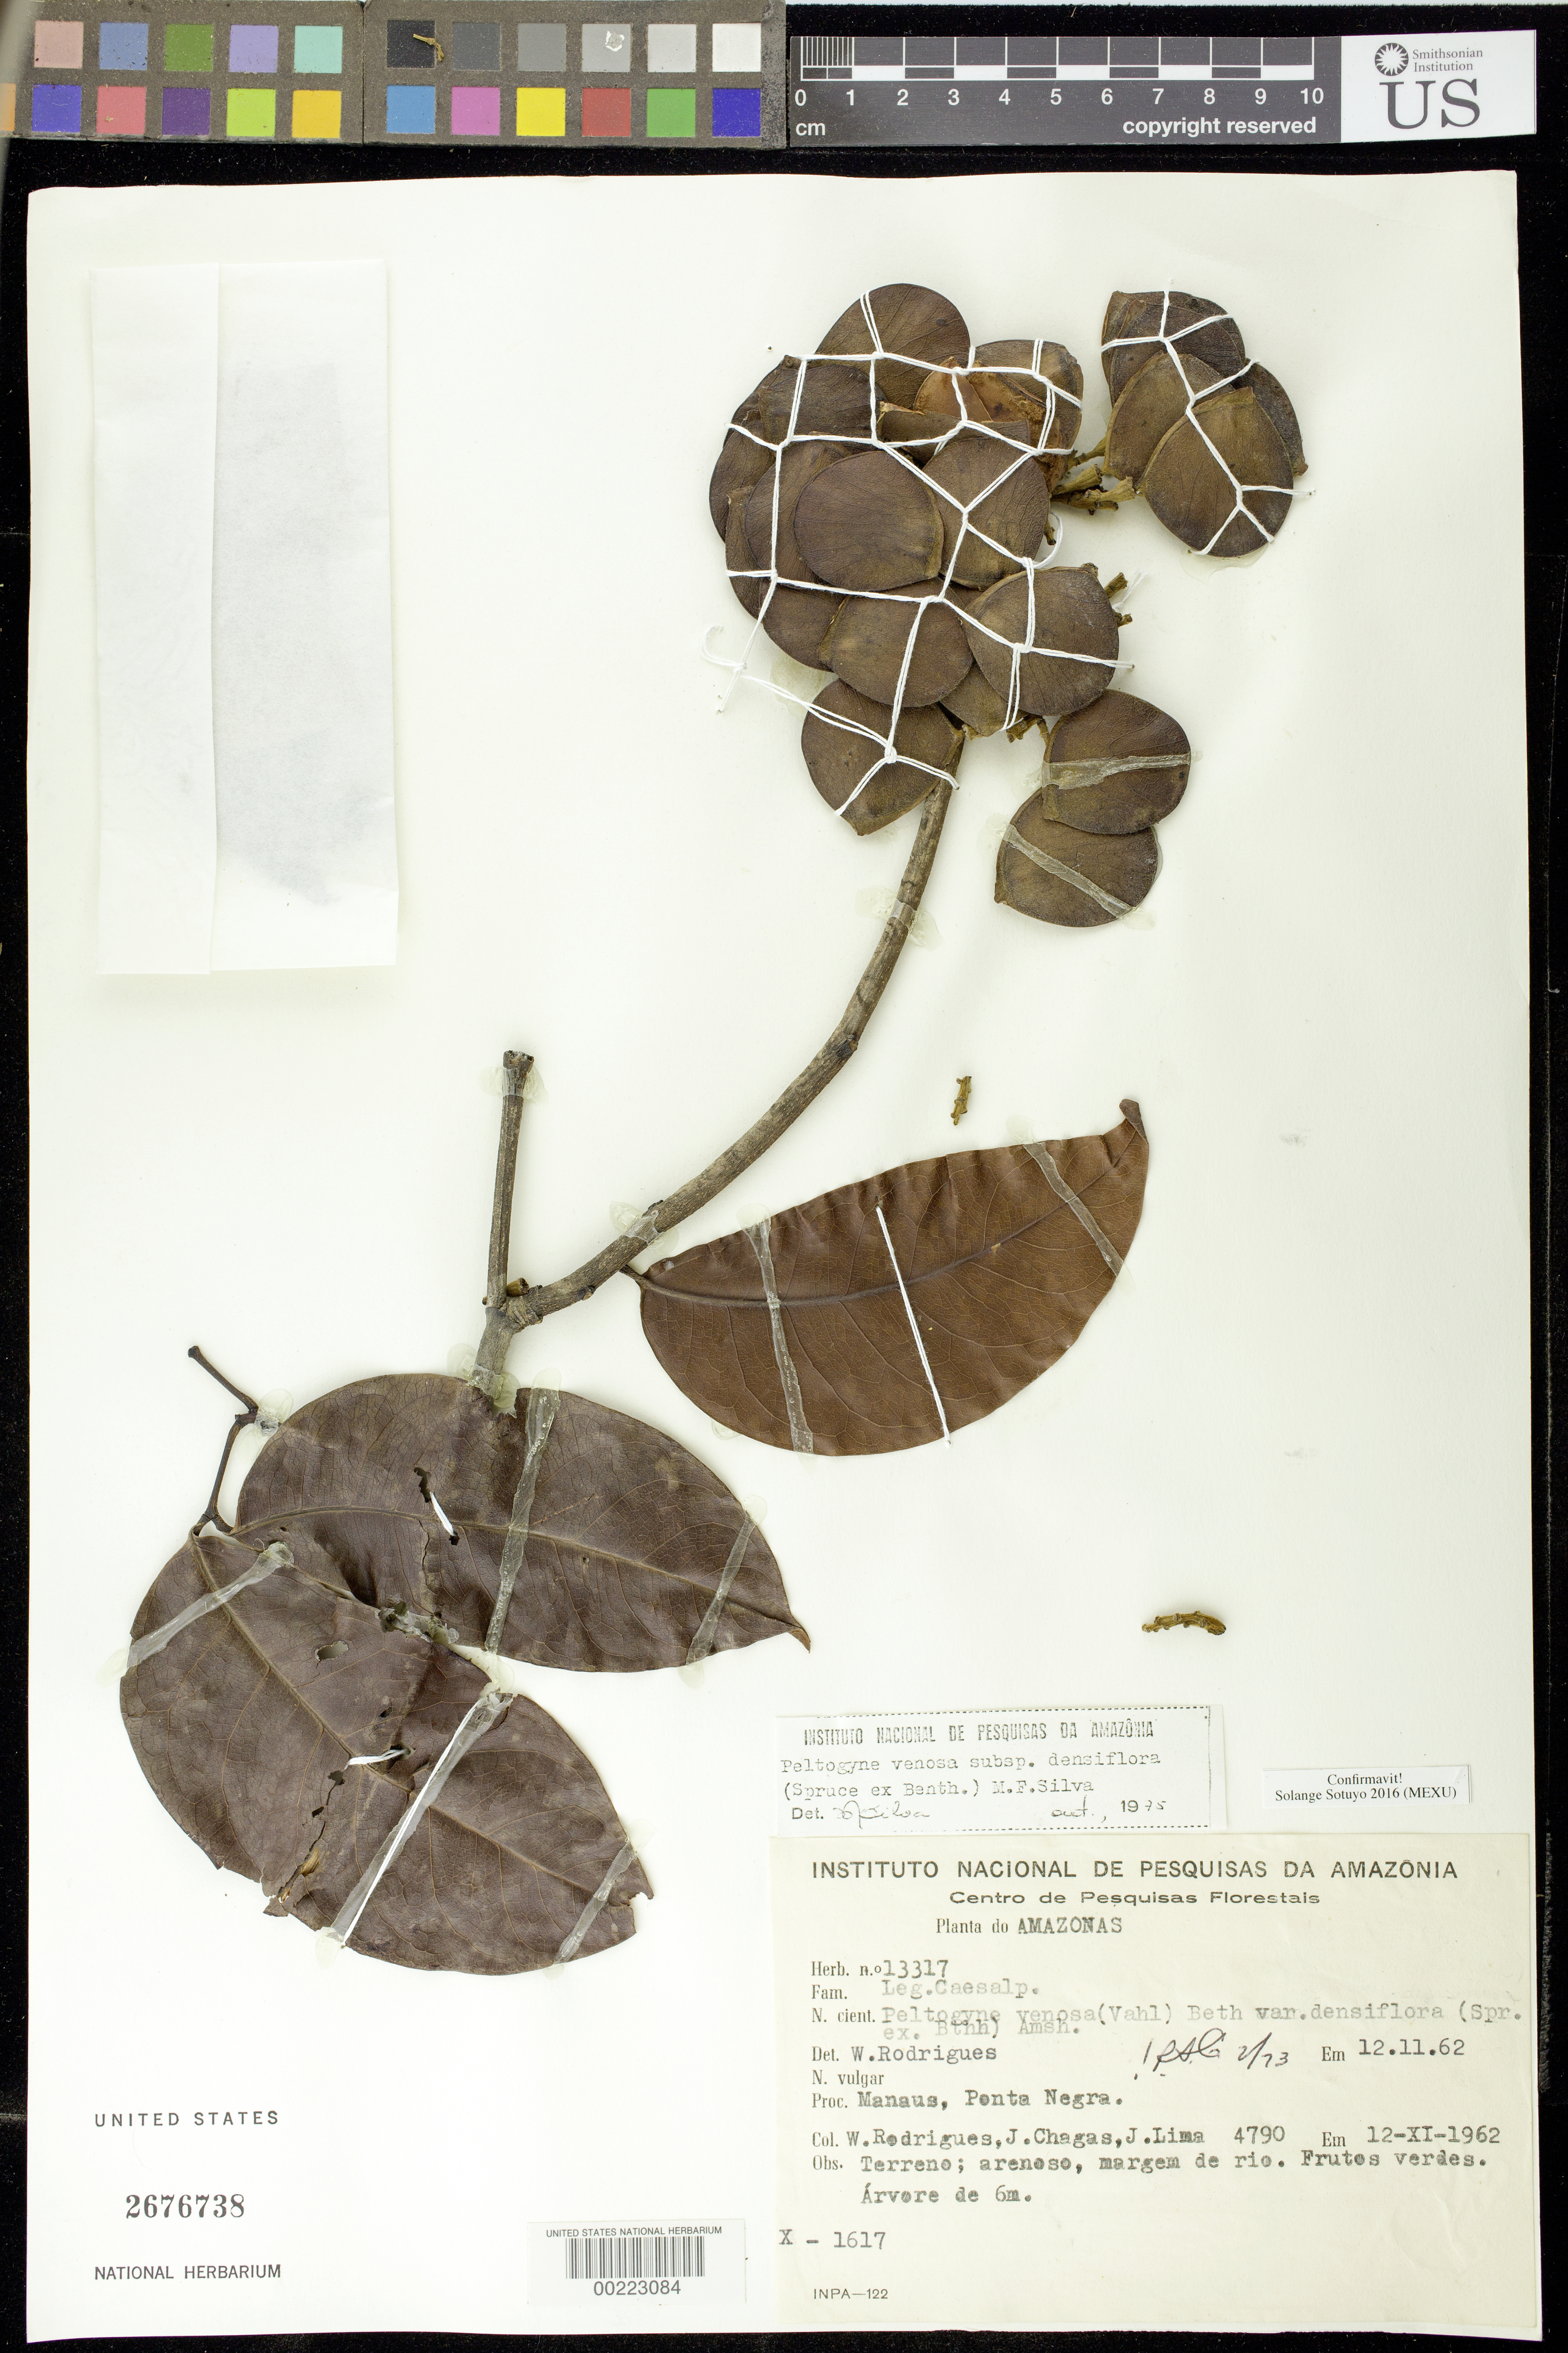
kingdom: Plantae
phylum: Tracheophyta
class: Magnoliopsida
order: Fabales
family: Fabaceae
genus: Peltogyne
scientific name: Peltogyne venosa subsp. densiflora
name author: (Spruce ex Benth.) M.F. Silva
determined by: Sotuyo, Solange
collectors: W. A. Rodrigues, J. Chagas & J. F. Lima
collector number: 4790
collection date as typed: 12 Nov 1962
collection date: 1962-11-12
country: Brazil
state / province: Amazonas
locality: Manaus, penta negra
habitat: Sandy ground; bank of river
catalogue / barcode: US 2676738